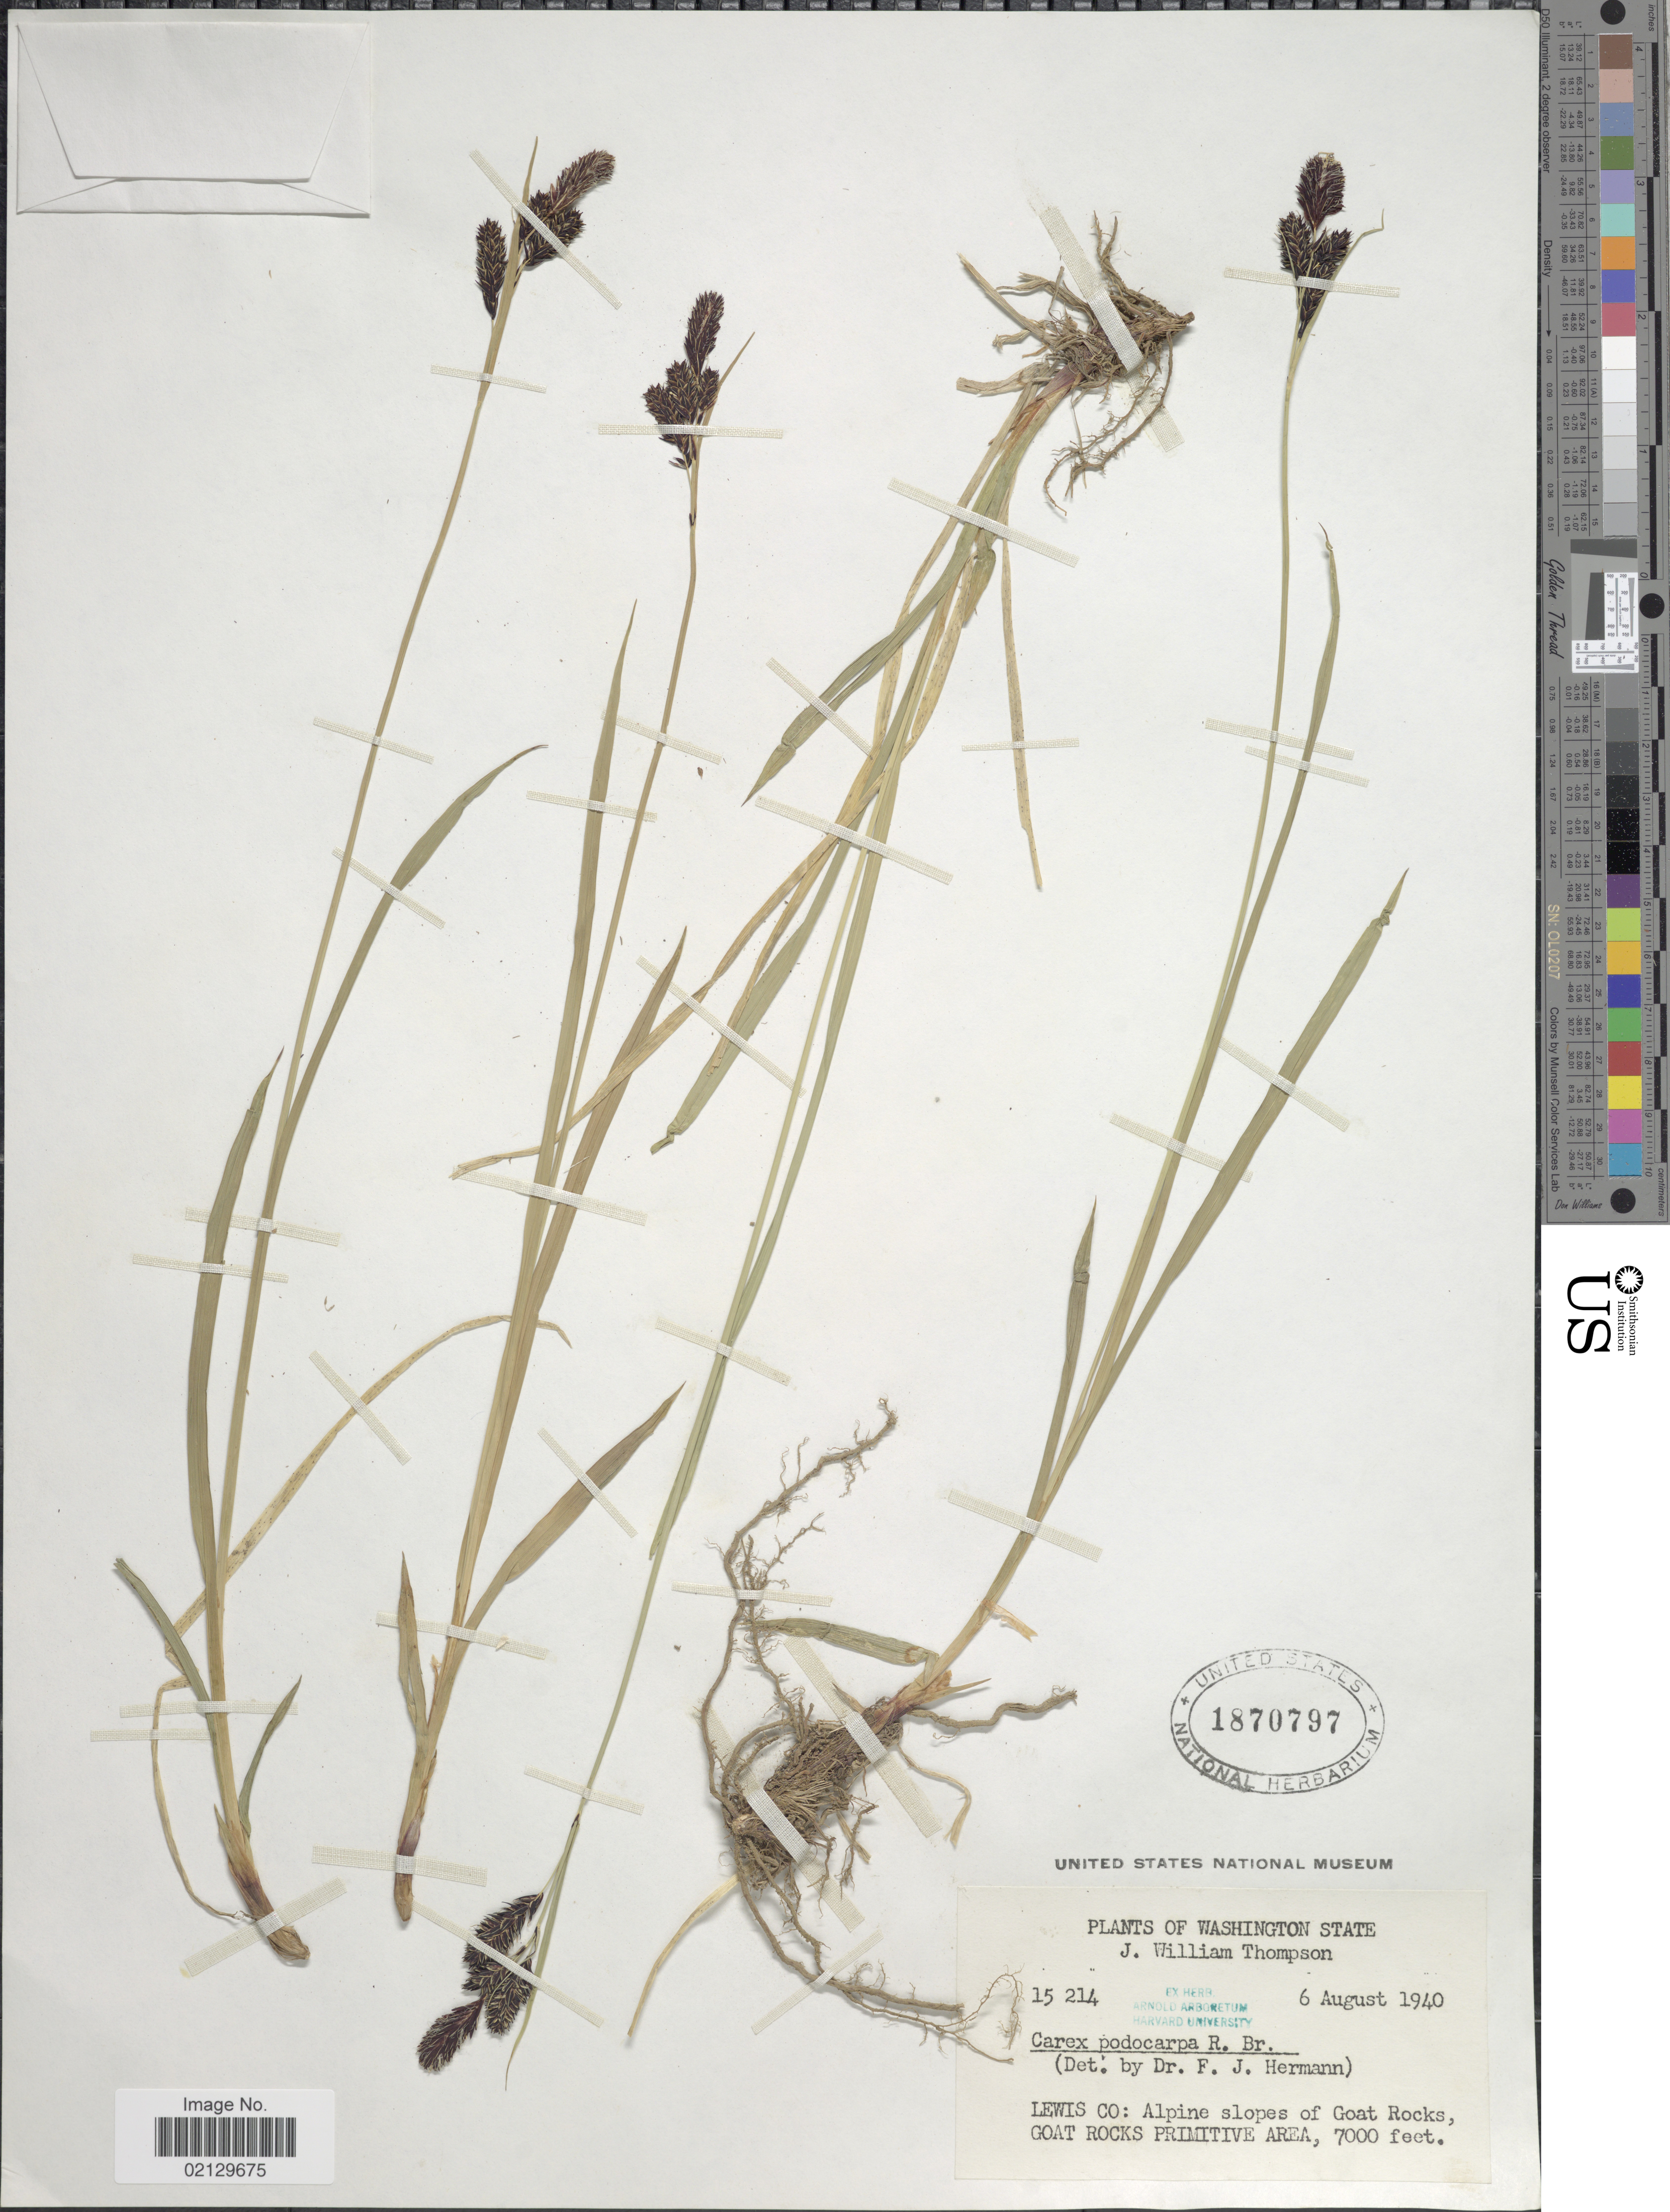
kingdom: Plantae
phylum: Tracheophyta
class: Liliopsida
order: Poales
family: Cyperaceae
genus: Carex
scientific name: Carex podocarpa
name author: R. Br.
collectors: J. W. Thompson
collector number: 15214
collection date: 1940-08-06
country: United States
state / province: Washington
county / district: Lewis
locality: Lewis Co.: Alpine slopes of Goat Rocks, Goat Rocks Primitive Area.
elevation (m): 2134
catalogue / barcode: US 1870797